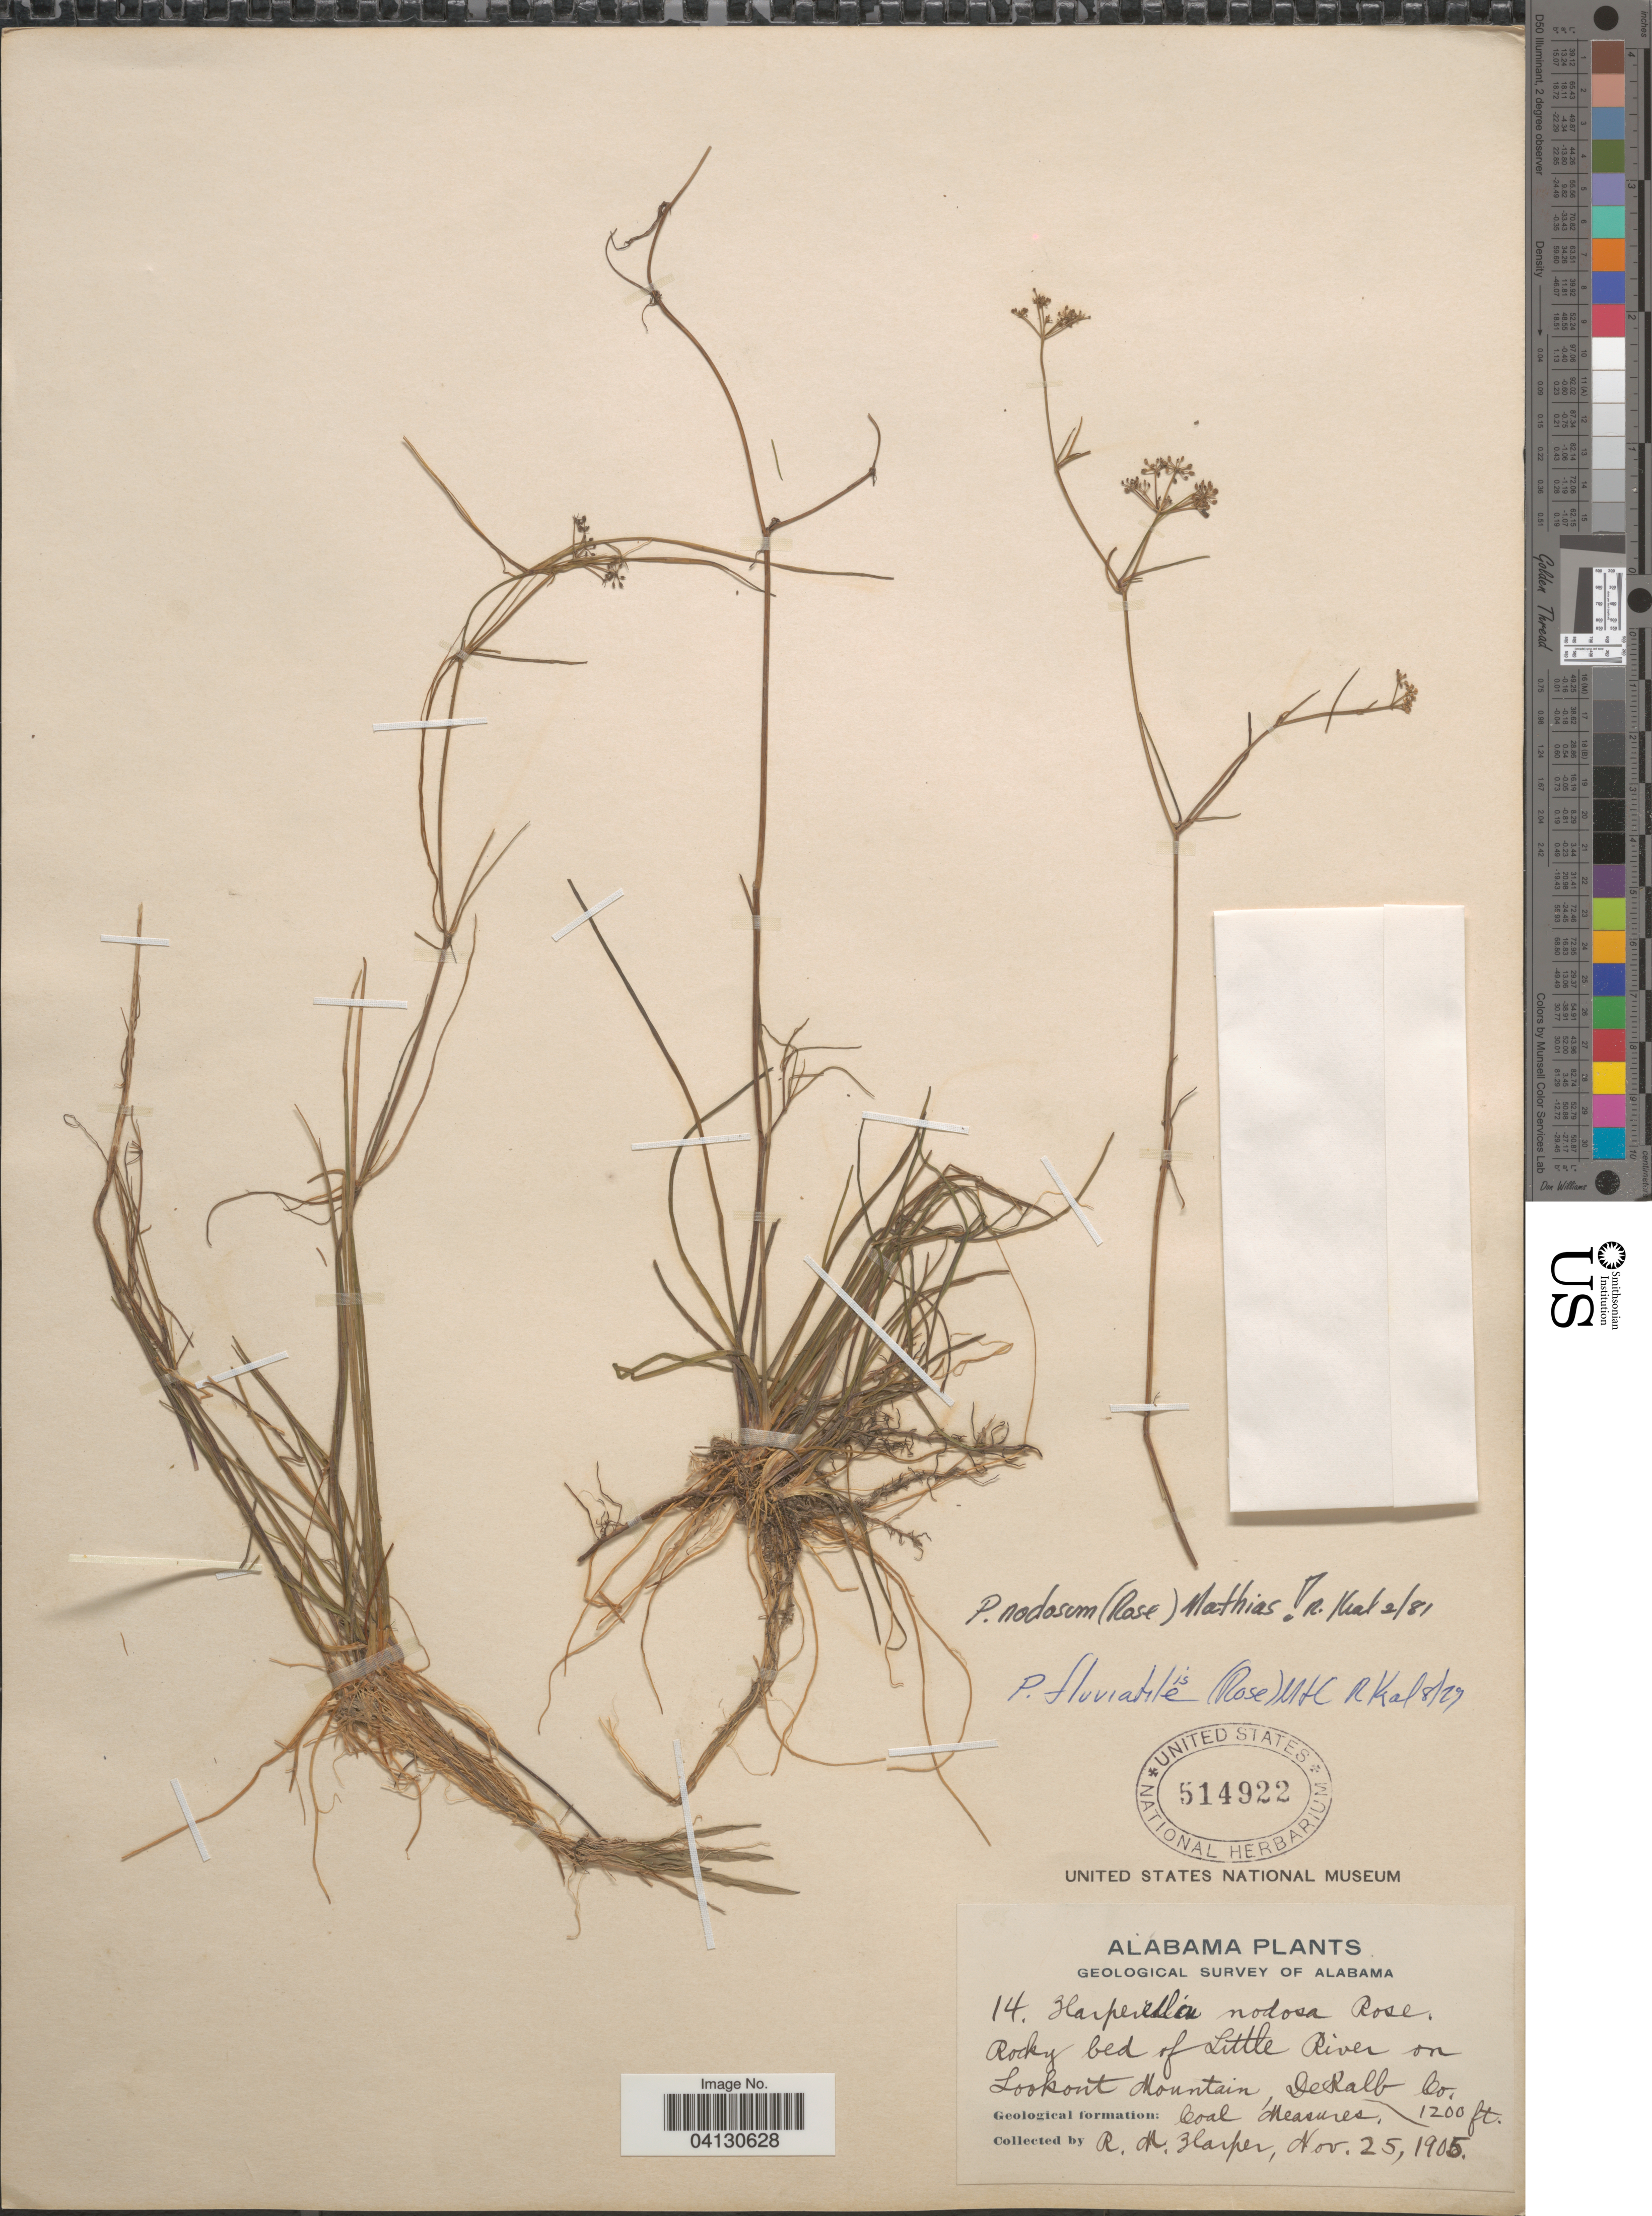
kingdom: Plantae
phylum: Tracheophyta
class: Magnoliopsida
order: Apiales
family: Apiaceae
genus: Harperella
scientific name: Harperella nodosa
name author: (Rose) Rose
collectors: R. Harper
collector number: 14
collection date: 1905-11-25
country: United States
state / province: Alabama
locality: Geological Survey of Alabama. Rocky bed of Little River on Lookout Mountain, DeKalb Co. Coal Measures.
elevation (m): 366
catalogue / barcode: US 514922